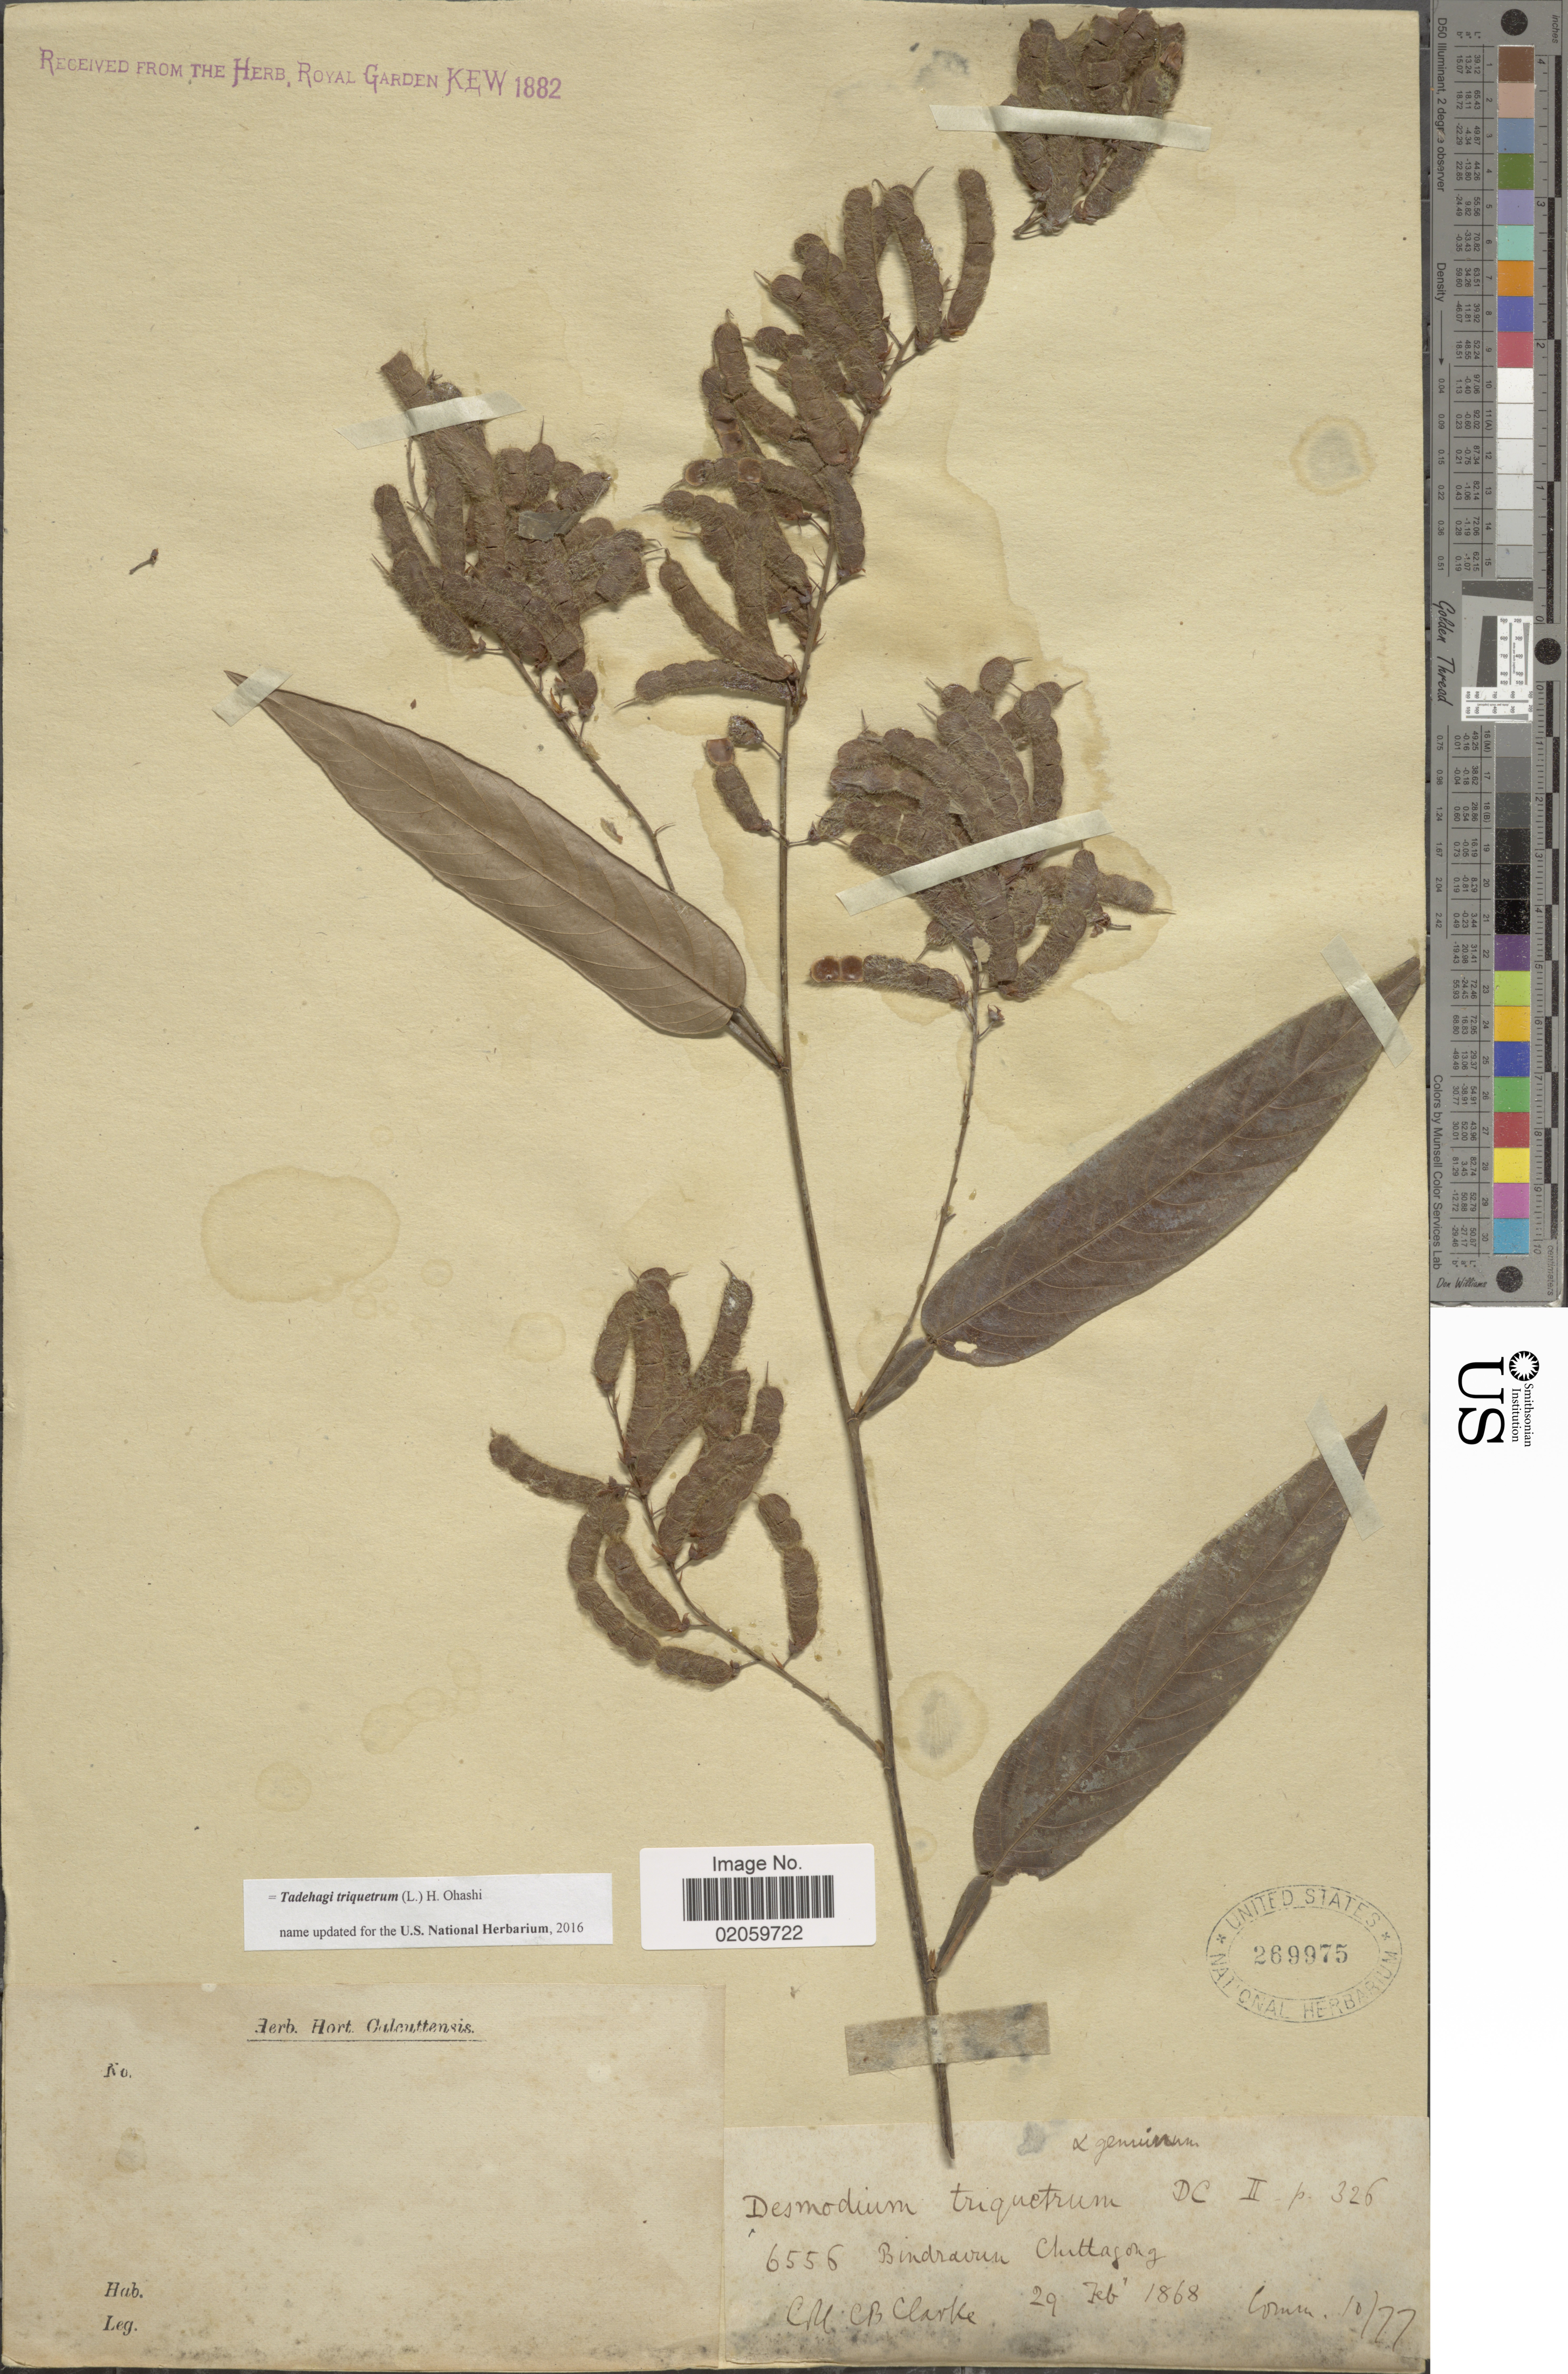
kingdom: Plantae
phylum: Tracheophyta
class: Magnoliopsida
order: Fabales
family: Fabaceae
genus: Tadehagi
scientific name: Tadehagi triquetrum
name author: (L.) H. Ohashi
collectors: C. B. Clarke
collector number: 6556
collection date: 1868-02-29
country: Bangladesh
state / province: Chittagong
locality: Bindradun [interpreted]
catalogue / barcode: US 269975